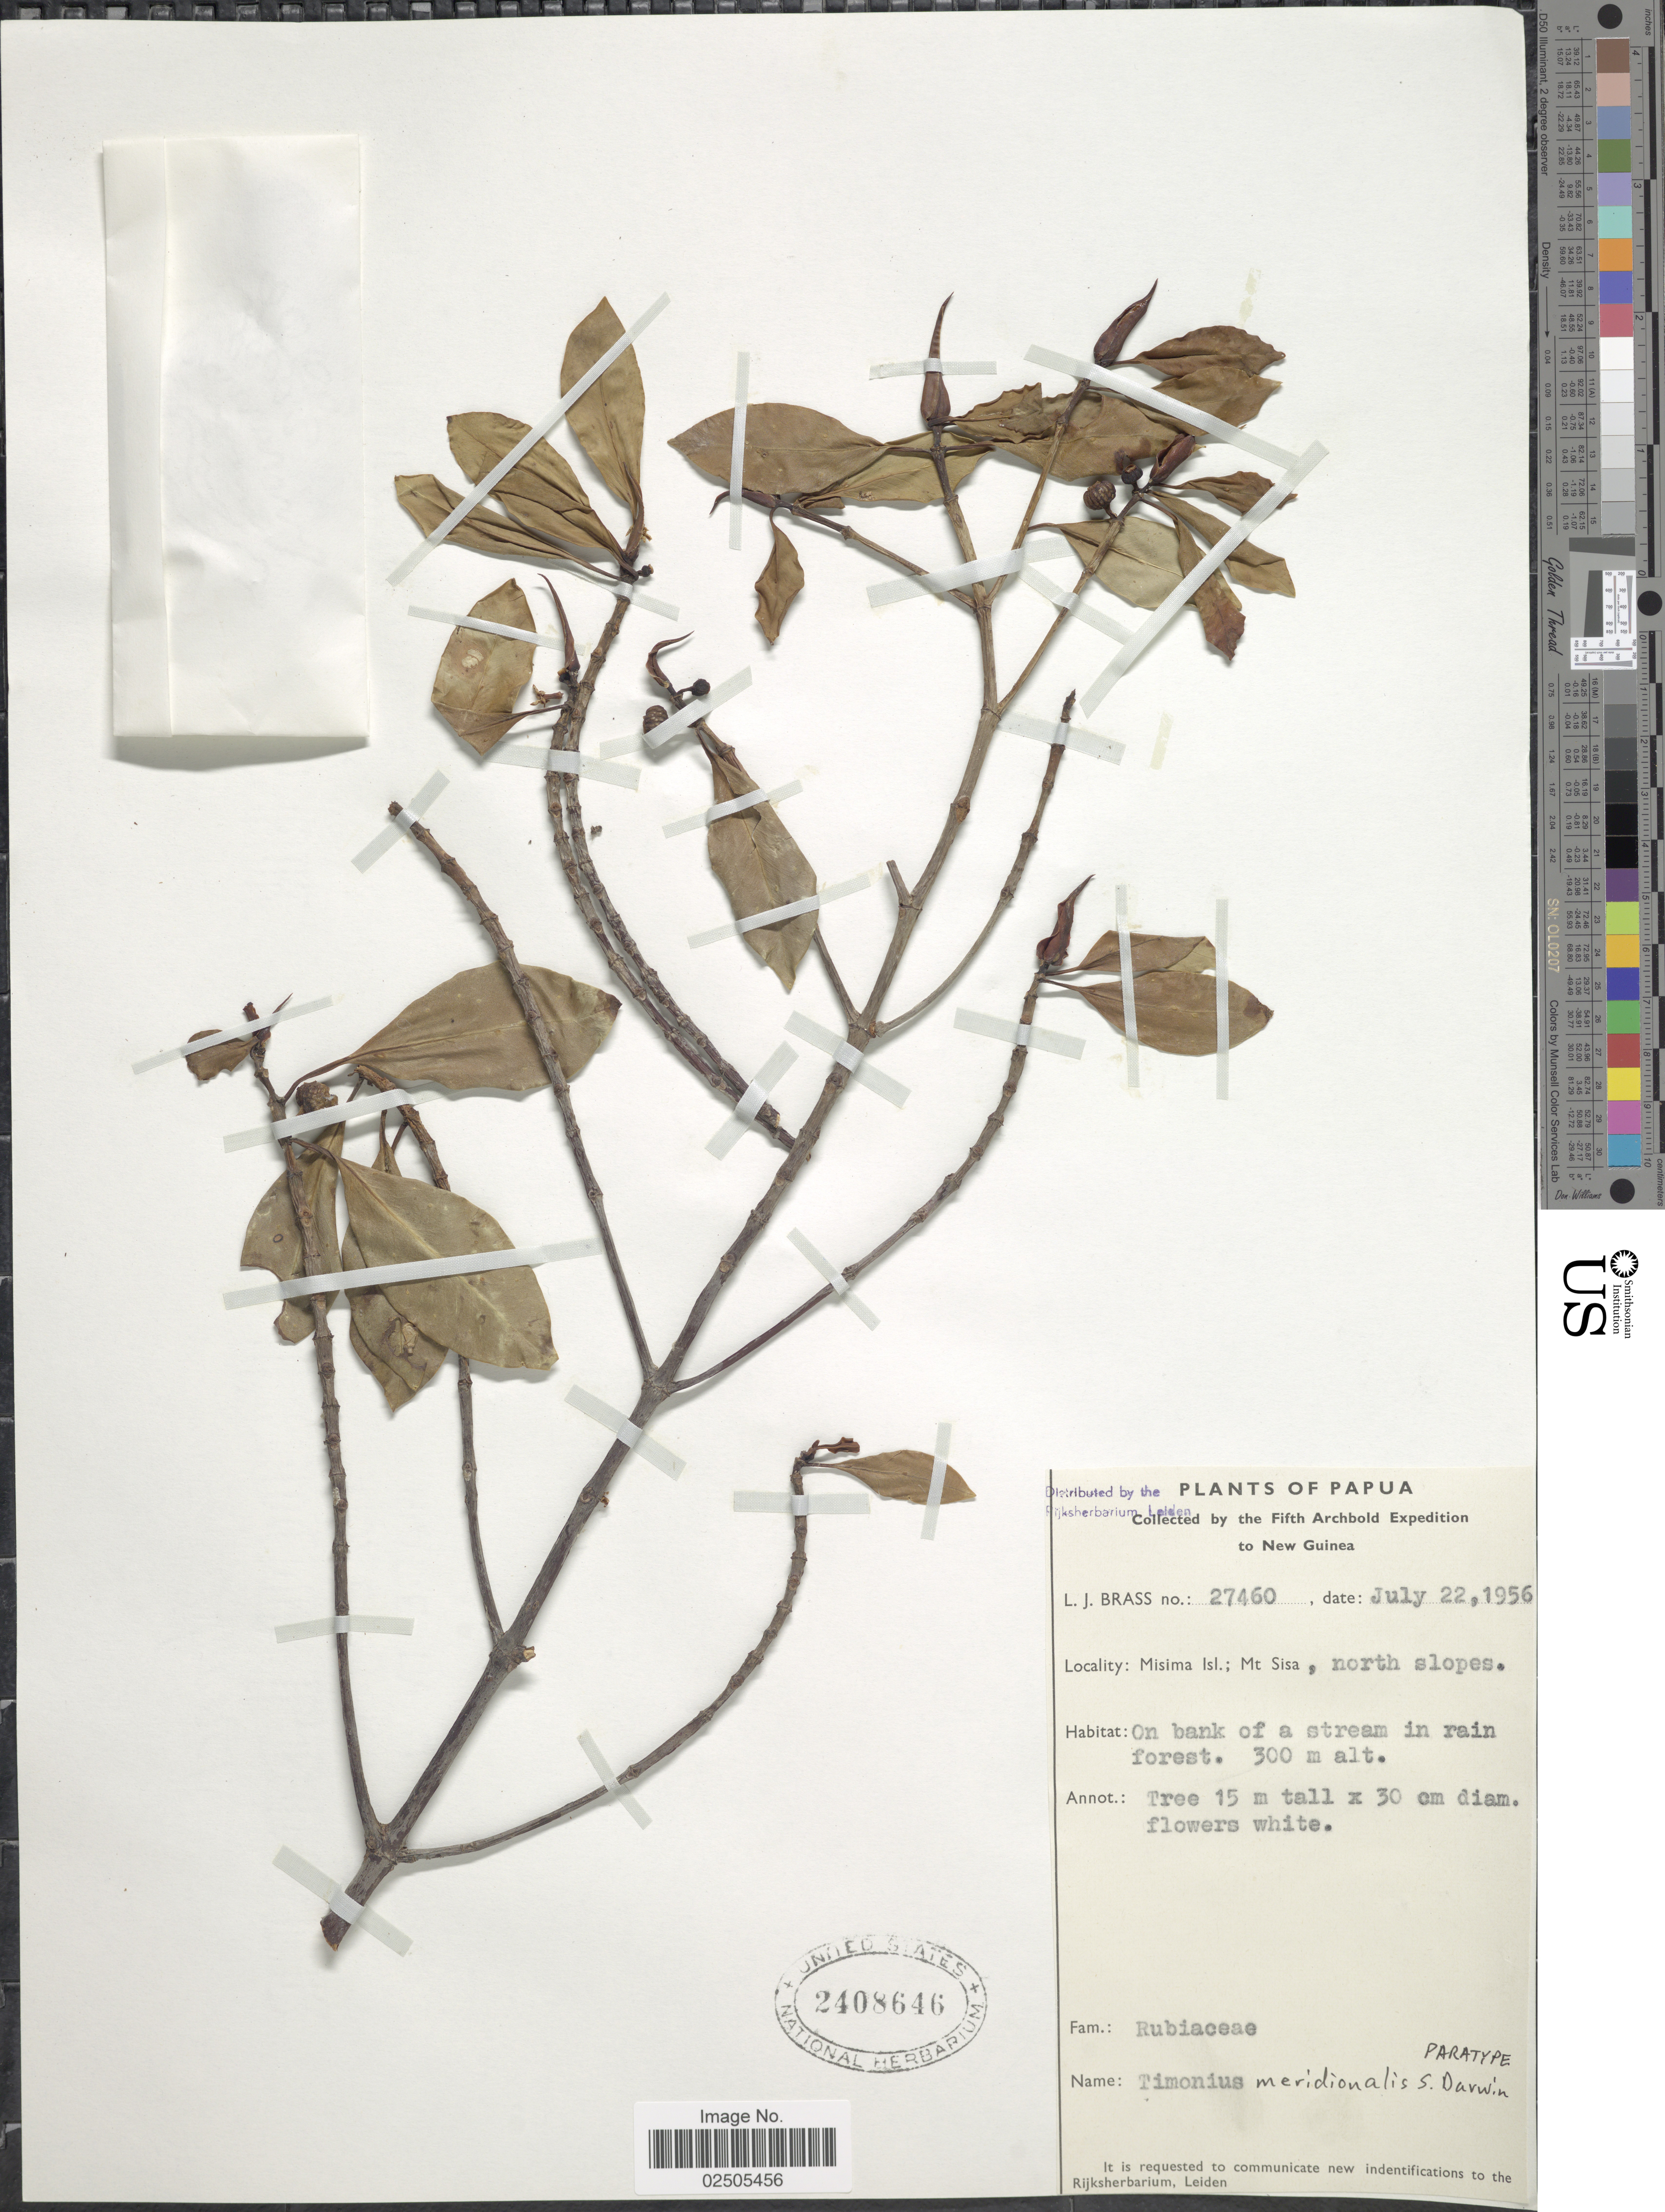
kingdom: Plantae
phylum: Tracheophyta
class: Magnoliopsida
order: Gentianales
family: Rubiaceae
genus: Timonius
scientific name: Timonius meridionalis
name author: S.P. Darwin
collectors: L. J. Brass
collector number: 27460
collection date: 1956-07-22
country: Papua New Guinea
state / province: Milne Bay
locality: Papua, New Guinea, Misima Isl.; Mt Sisa, north slope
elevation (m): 300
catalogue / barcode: US 2408646